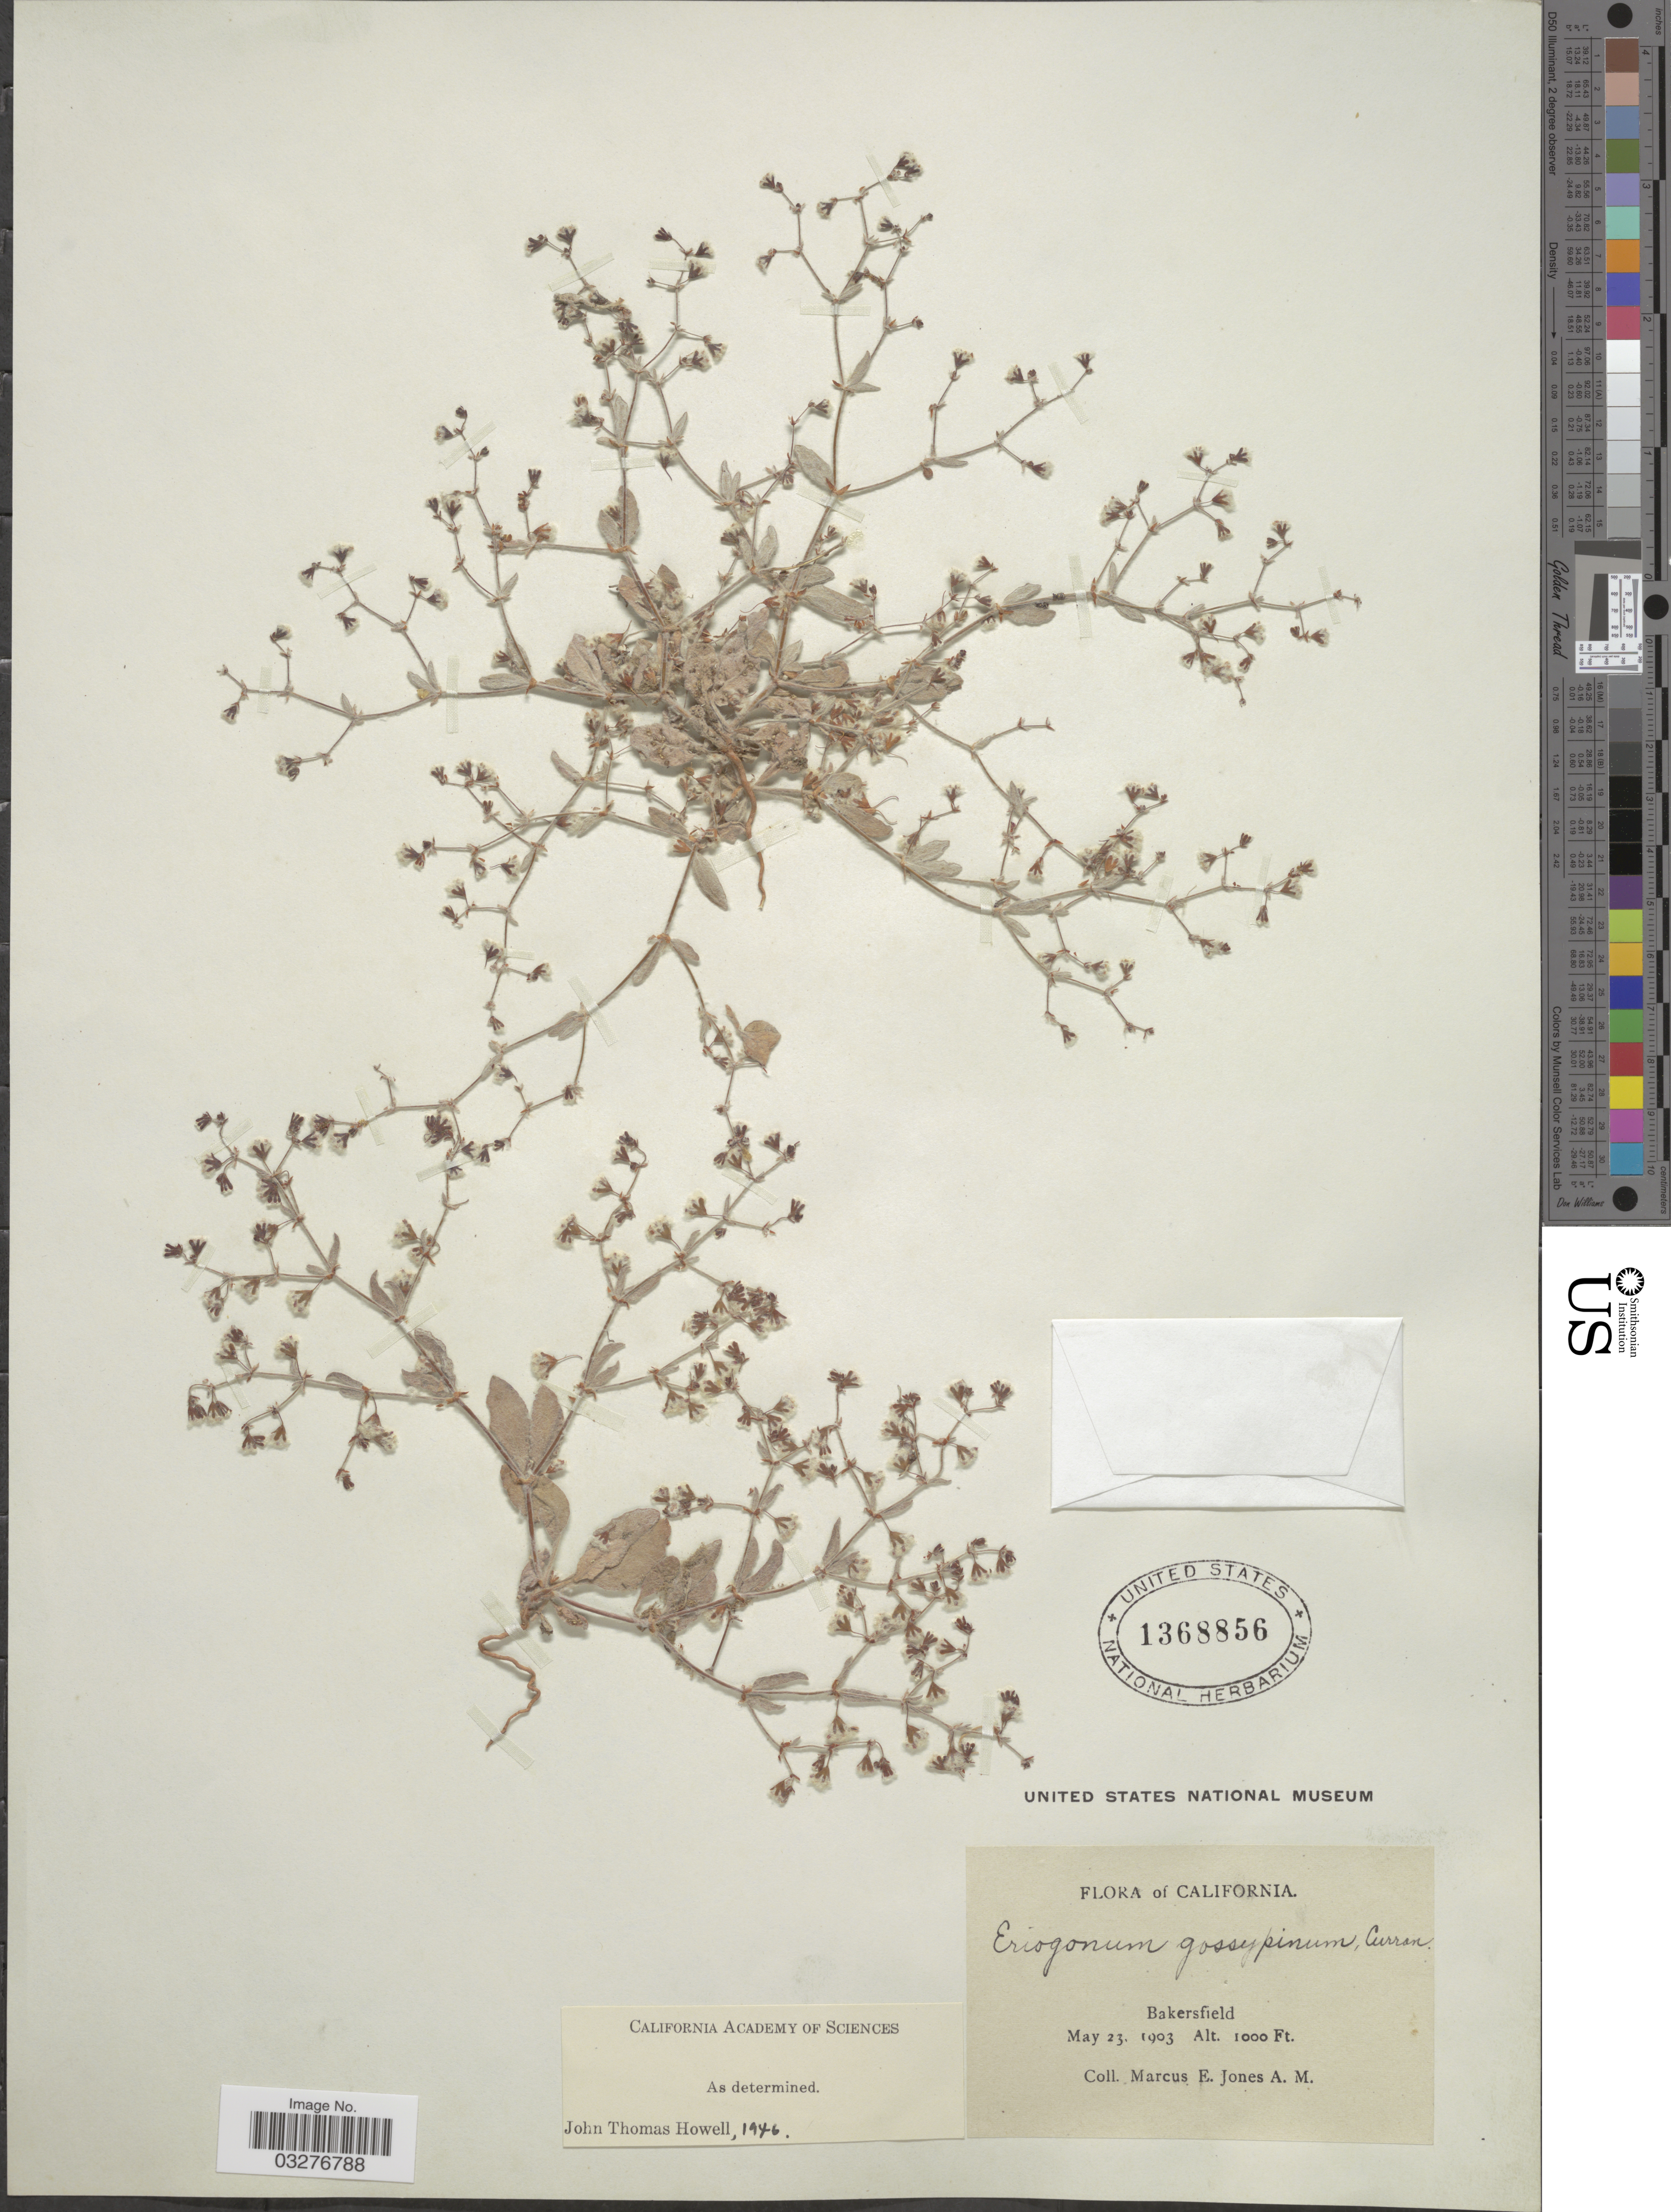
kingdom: Plantae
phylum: Tracheophyta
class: Magnoliopsida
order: Caryophyllales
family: Polygonaceae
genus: Eriogonum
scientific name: Eriogonum gossypinum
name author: Curran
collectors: M. E. Jones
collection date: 1903-05-23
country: United States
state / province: California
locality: Bakersfield.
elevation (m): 305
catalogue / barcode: US 1368856